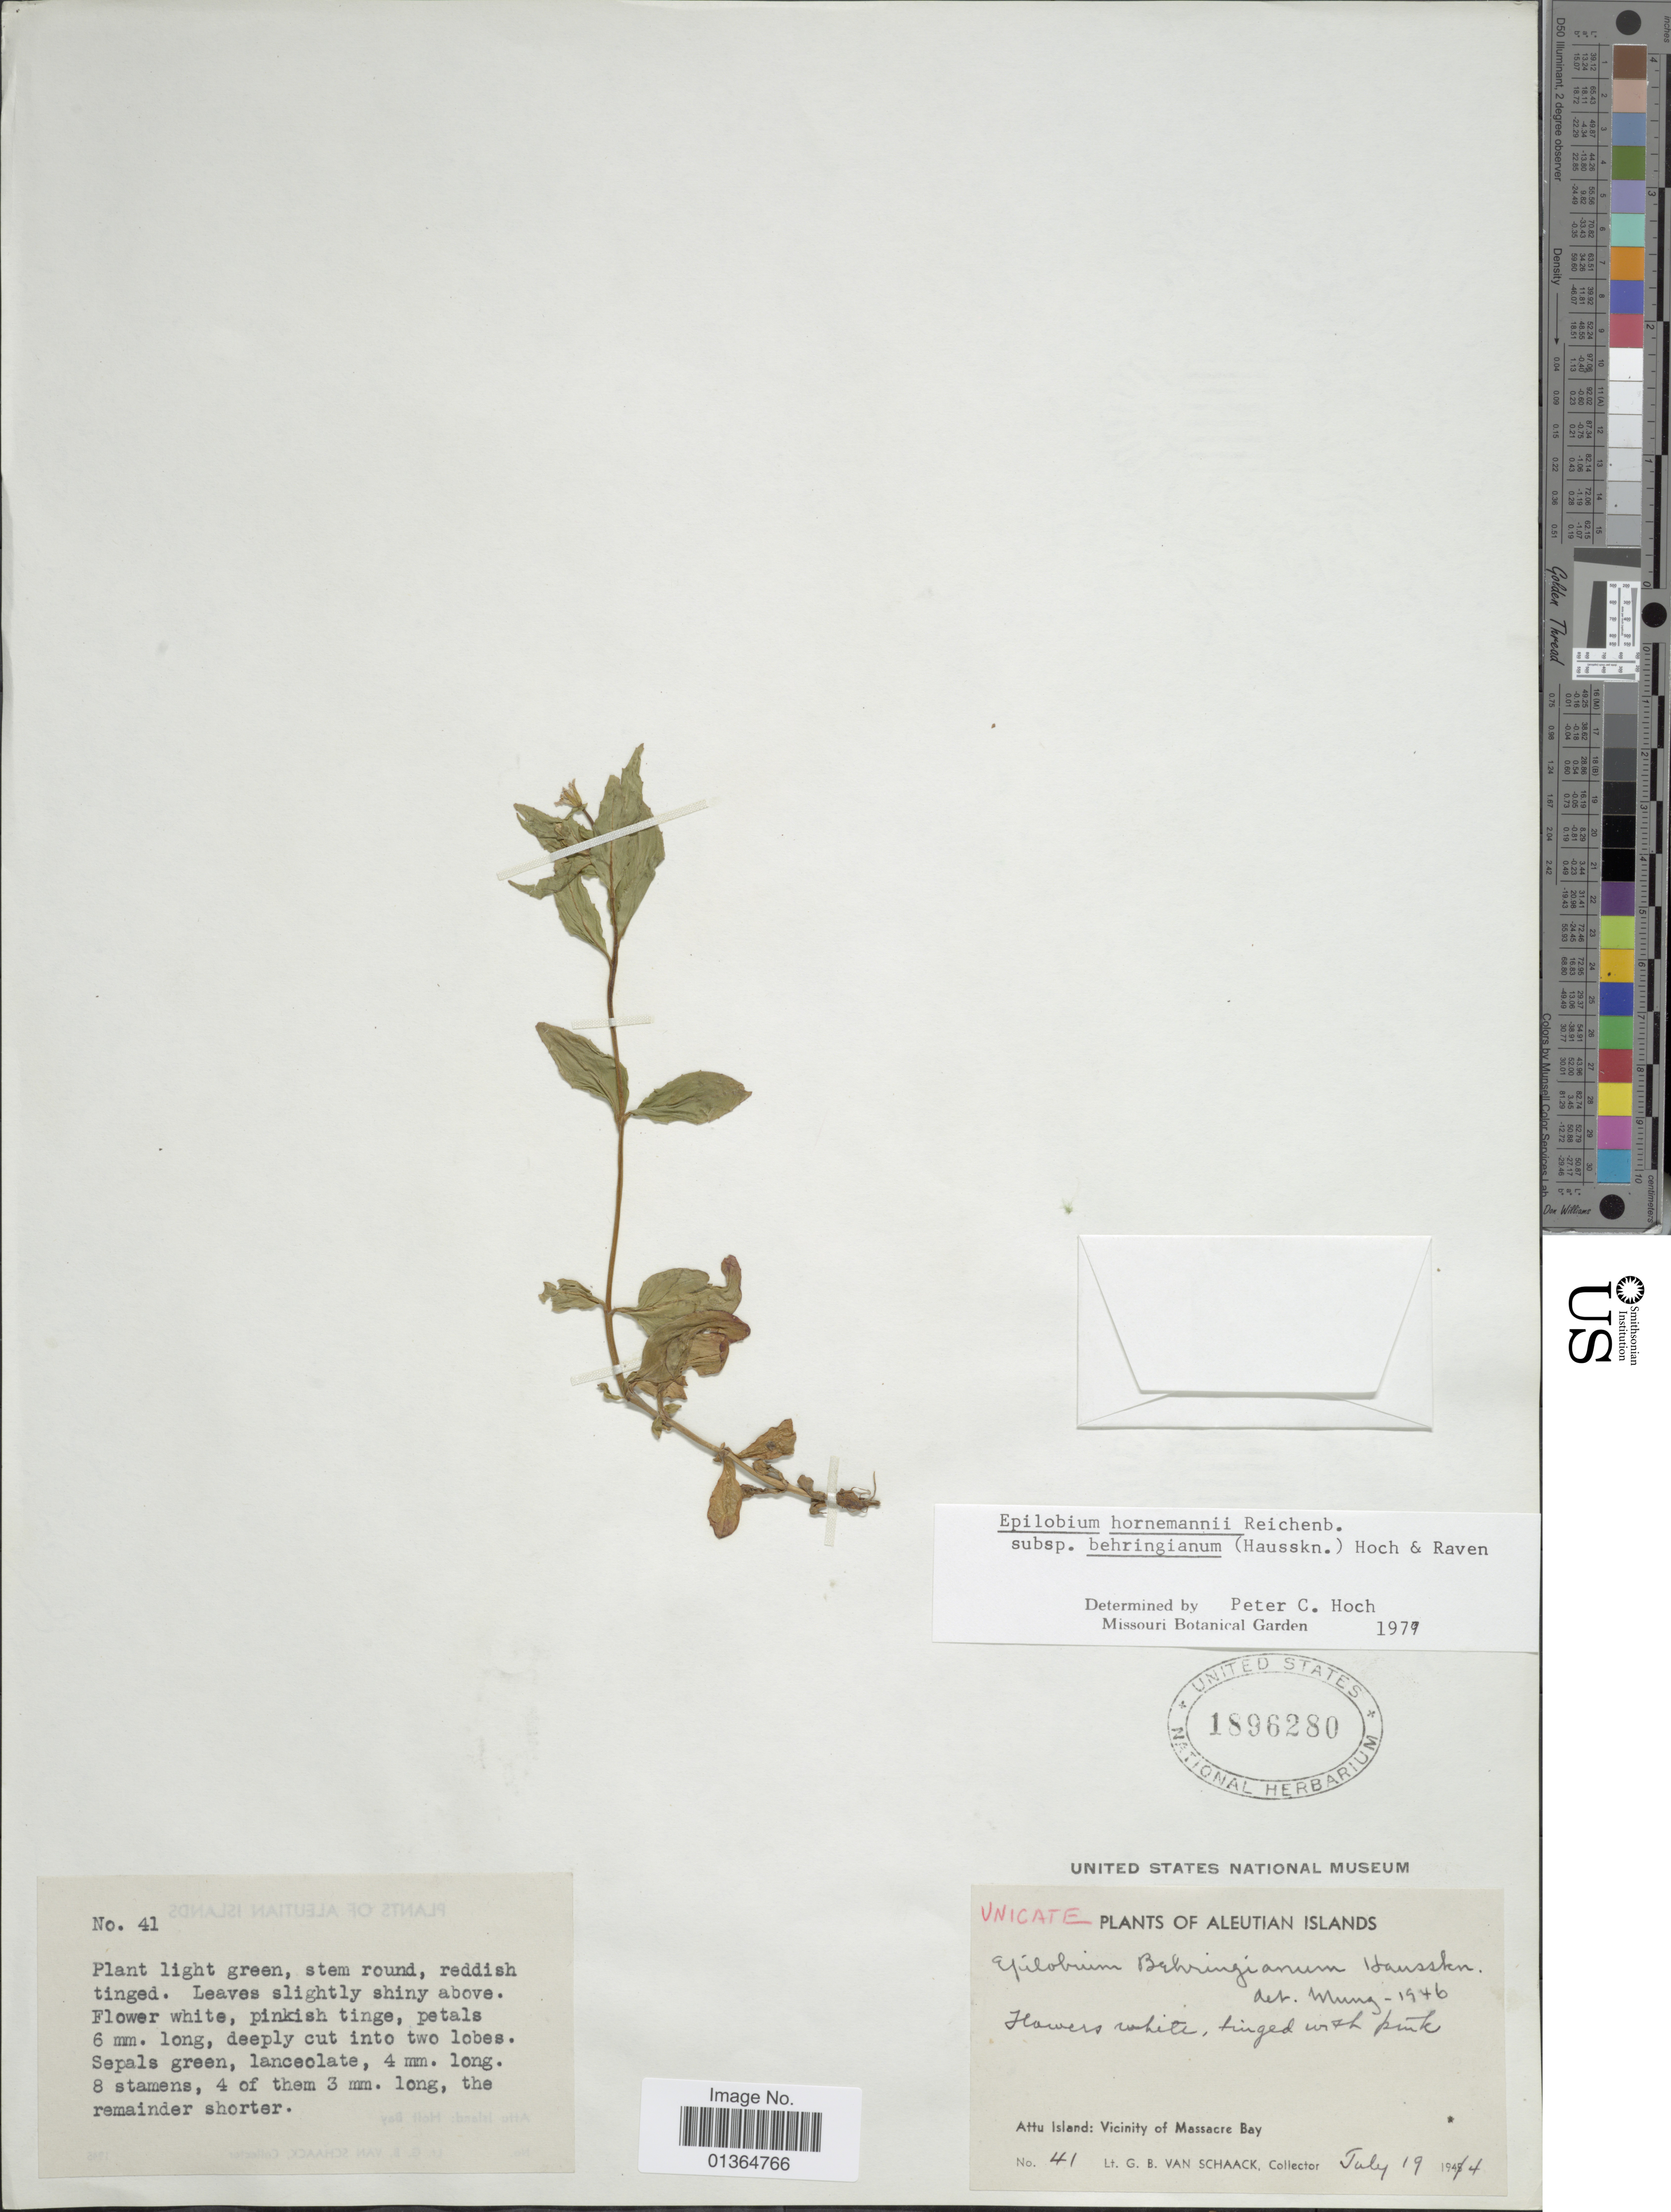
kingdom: Plantae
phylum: Tracheophyta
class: Magnoliopsida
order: Myrtales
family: Onagraceae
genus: Epilobium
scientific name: Epilobium hornemannii subsp. behringianum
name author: (Hausskn.) Hoch & P.H. Raven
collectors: G. Van Schaack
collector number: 41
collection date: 1944-07-19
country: United States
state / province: Alaska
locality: Aleutian Islands. Attu Island: Vicinity of Massacre Bay.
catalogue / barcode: US 1896280